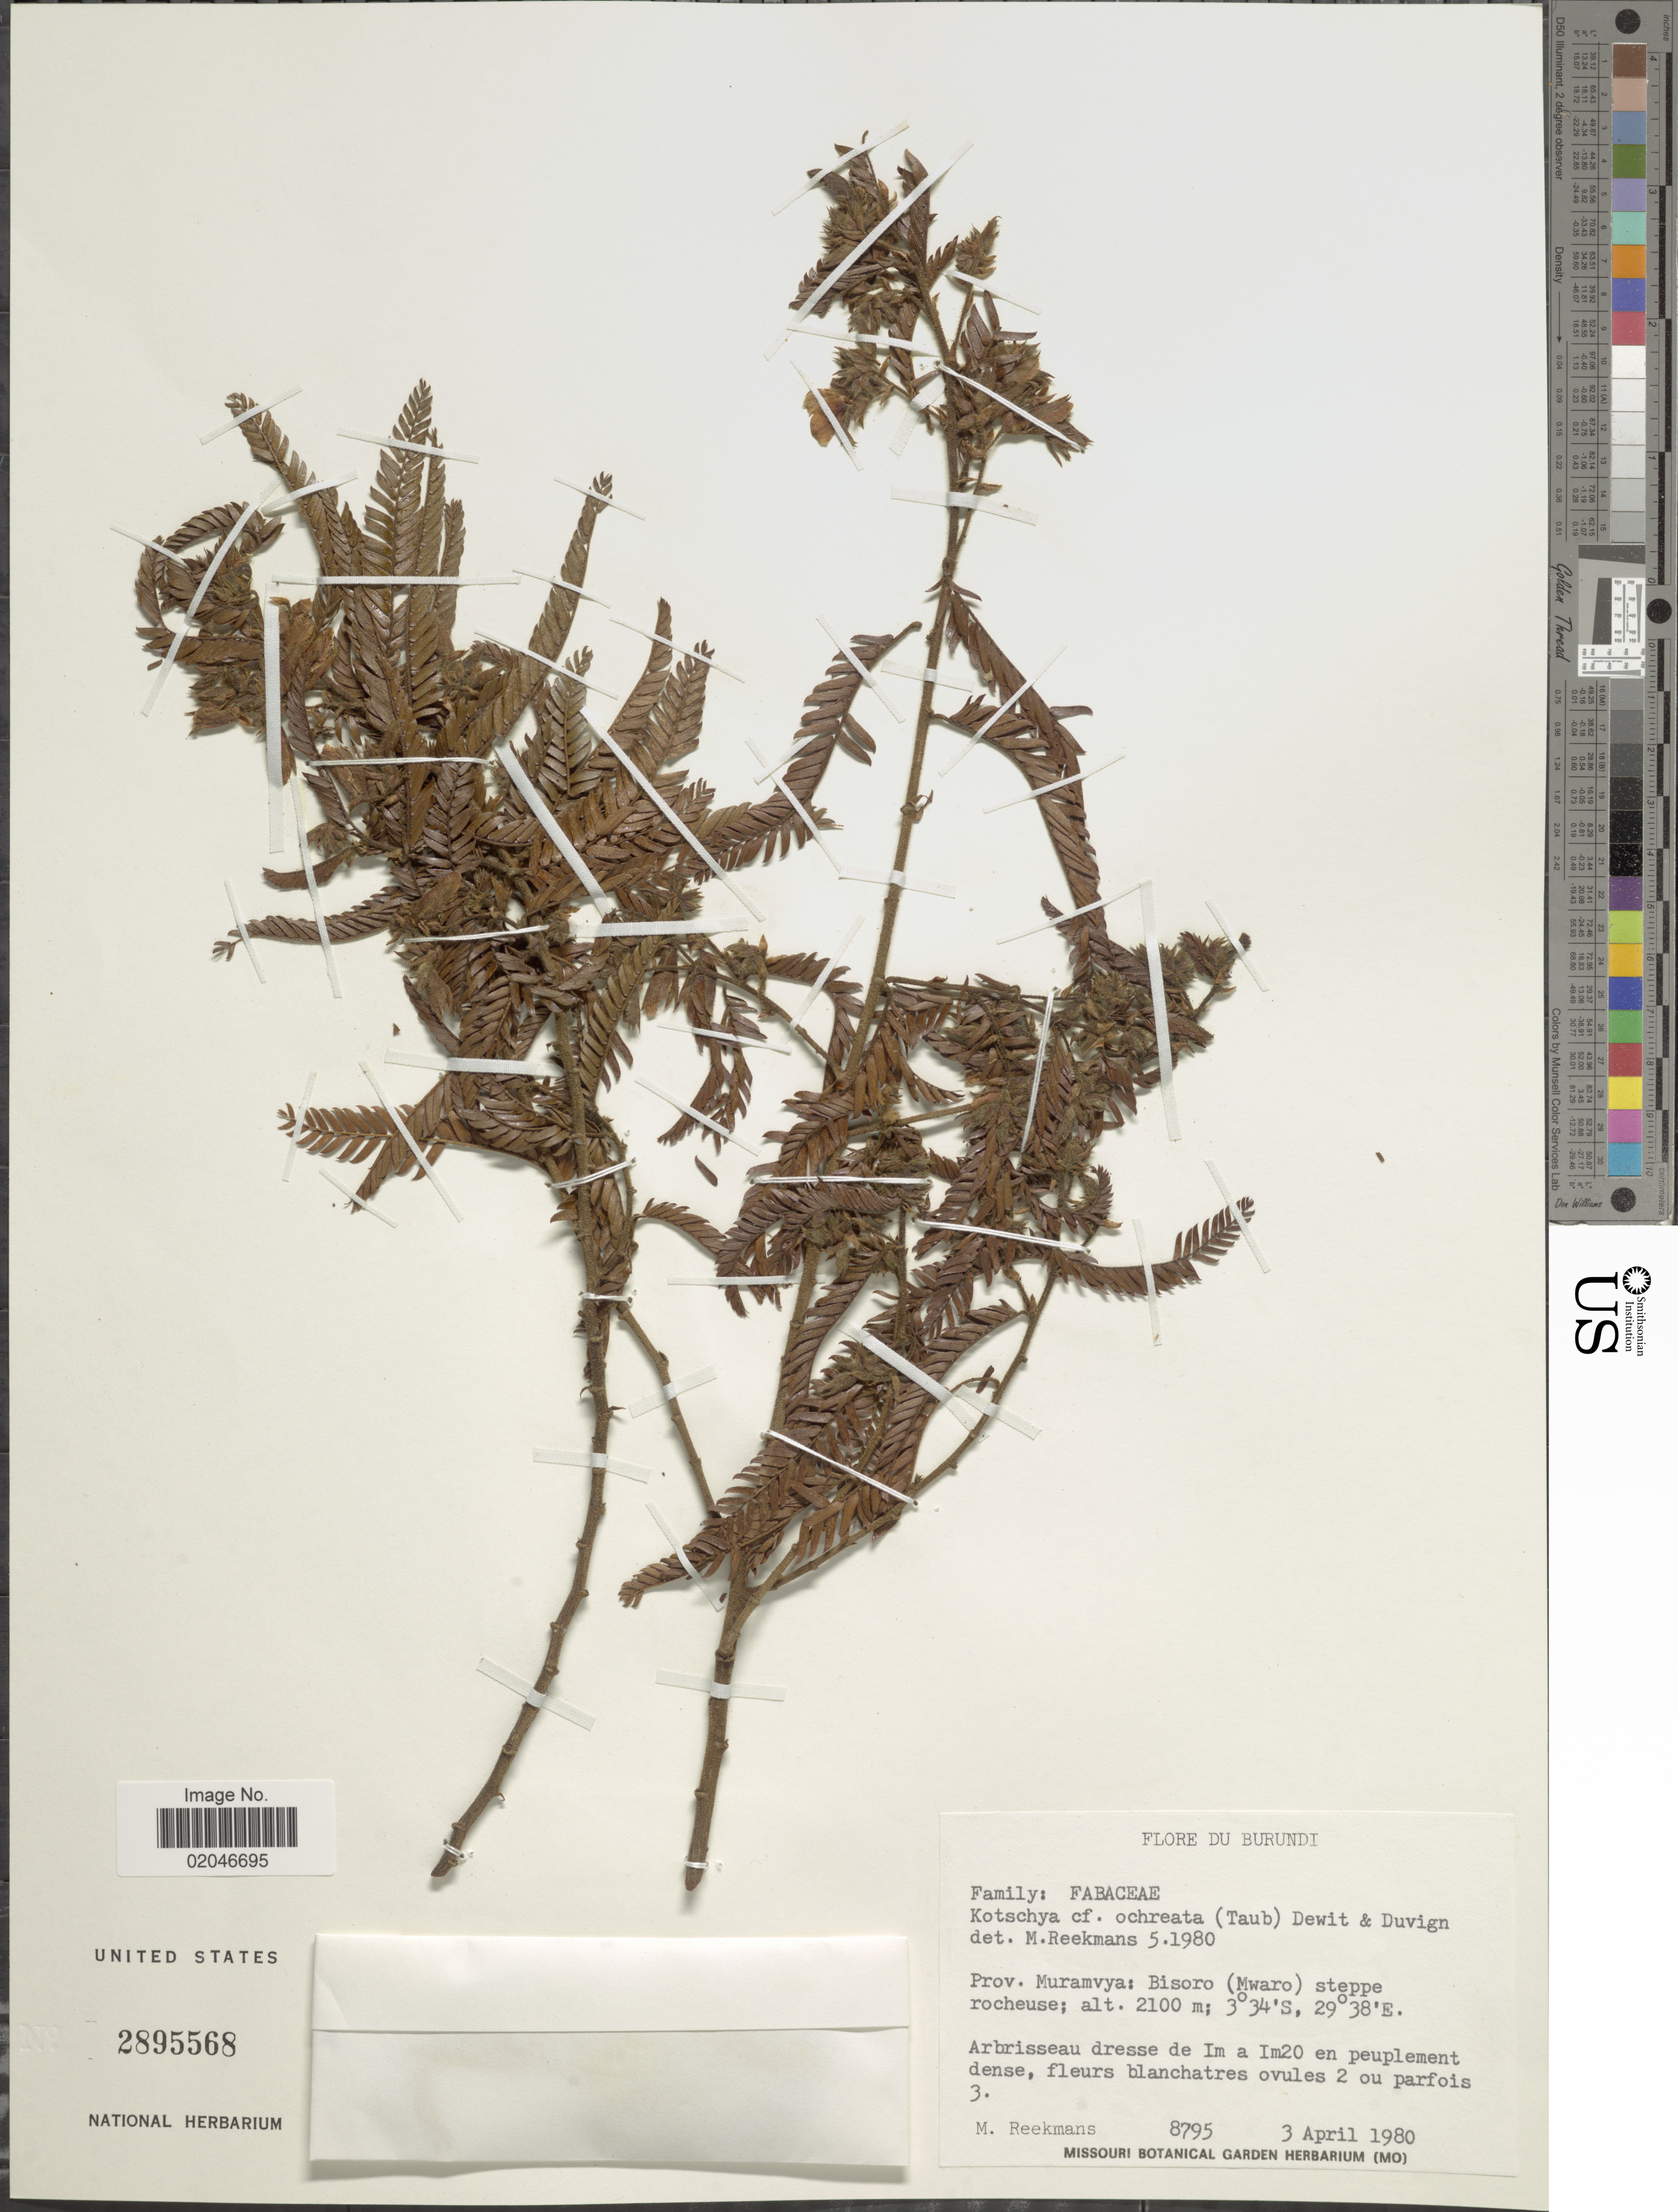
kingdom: Plantae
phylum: Tracheophyta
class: Magnoliopsida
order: Fabales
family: Fabaceae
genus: Kotschya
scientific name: Kotschya ochreata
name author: (Taub.) Dewit & P.A. Duvign.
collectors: M. Reekmans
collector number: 8795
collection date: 1980-04-03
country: Burundi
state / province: Muramvya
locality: Bisoro (Mwaro) steppe rocheuse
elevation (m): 2100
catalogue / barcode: US 2895568